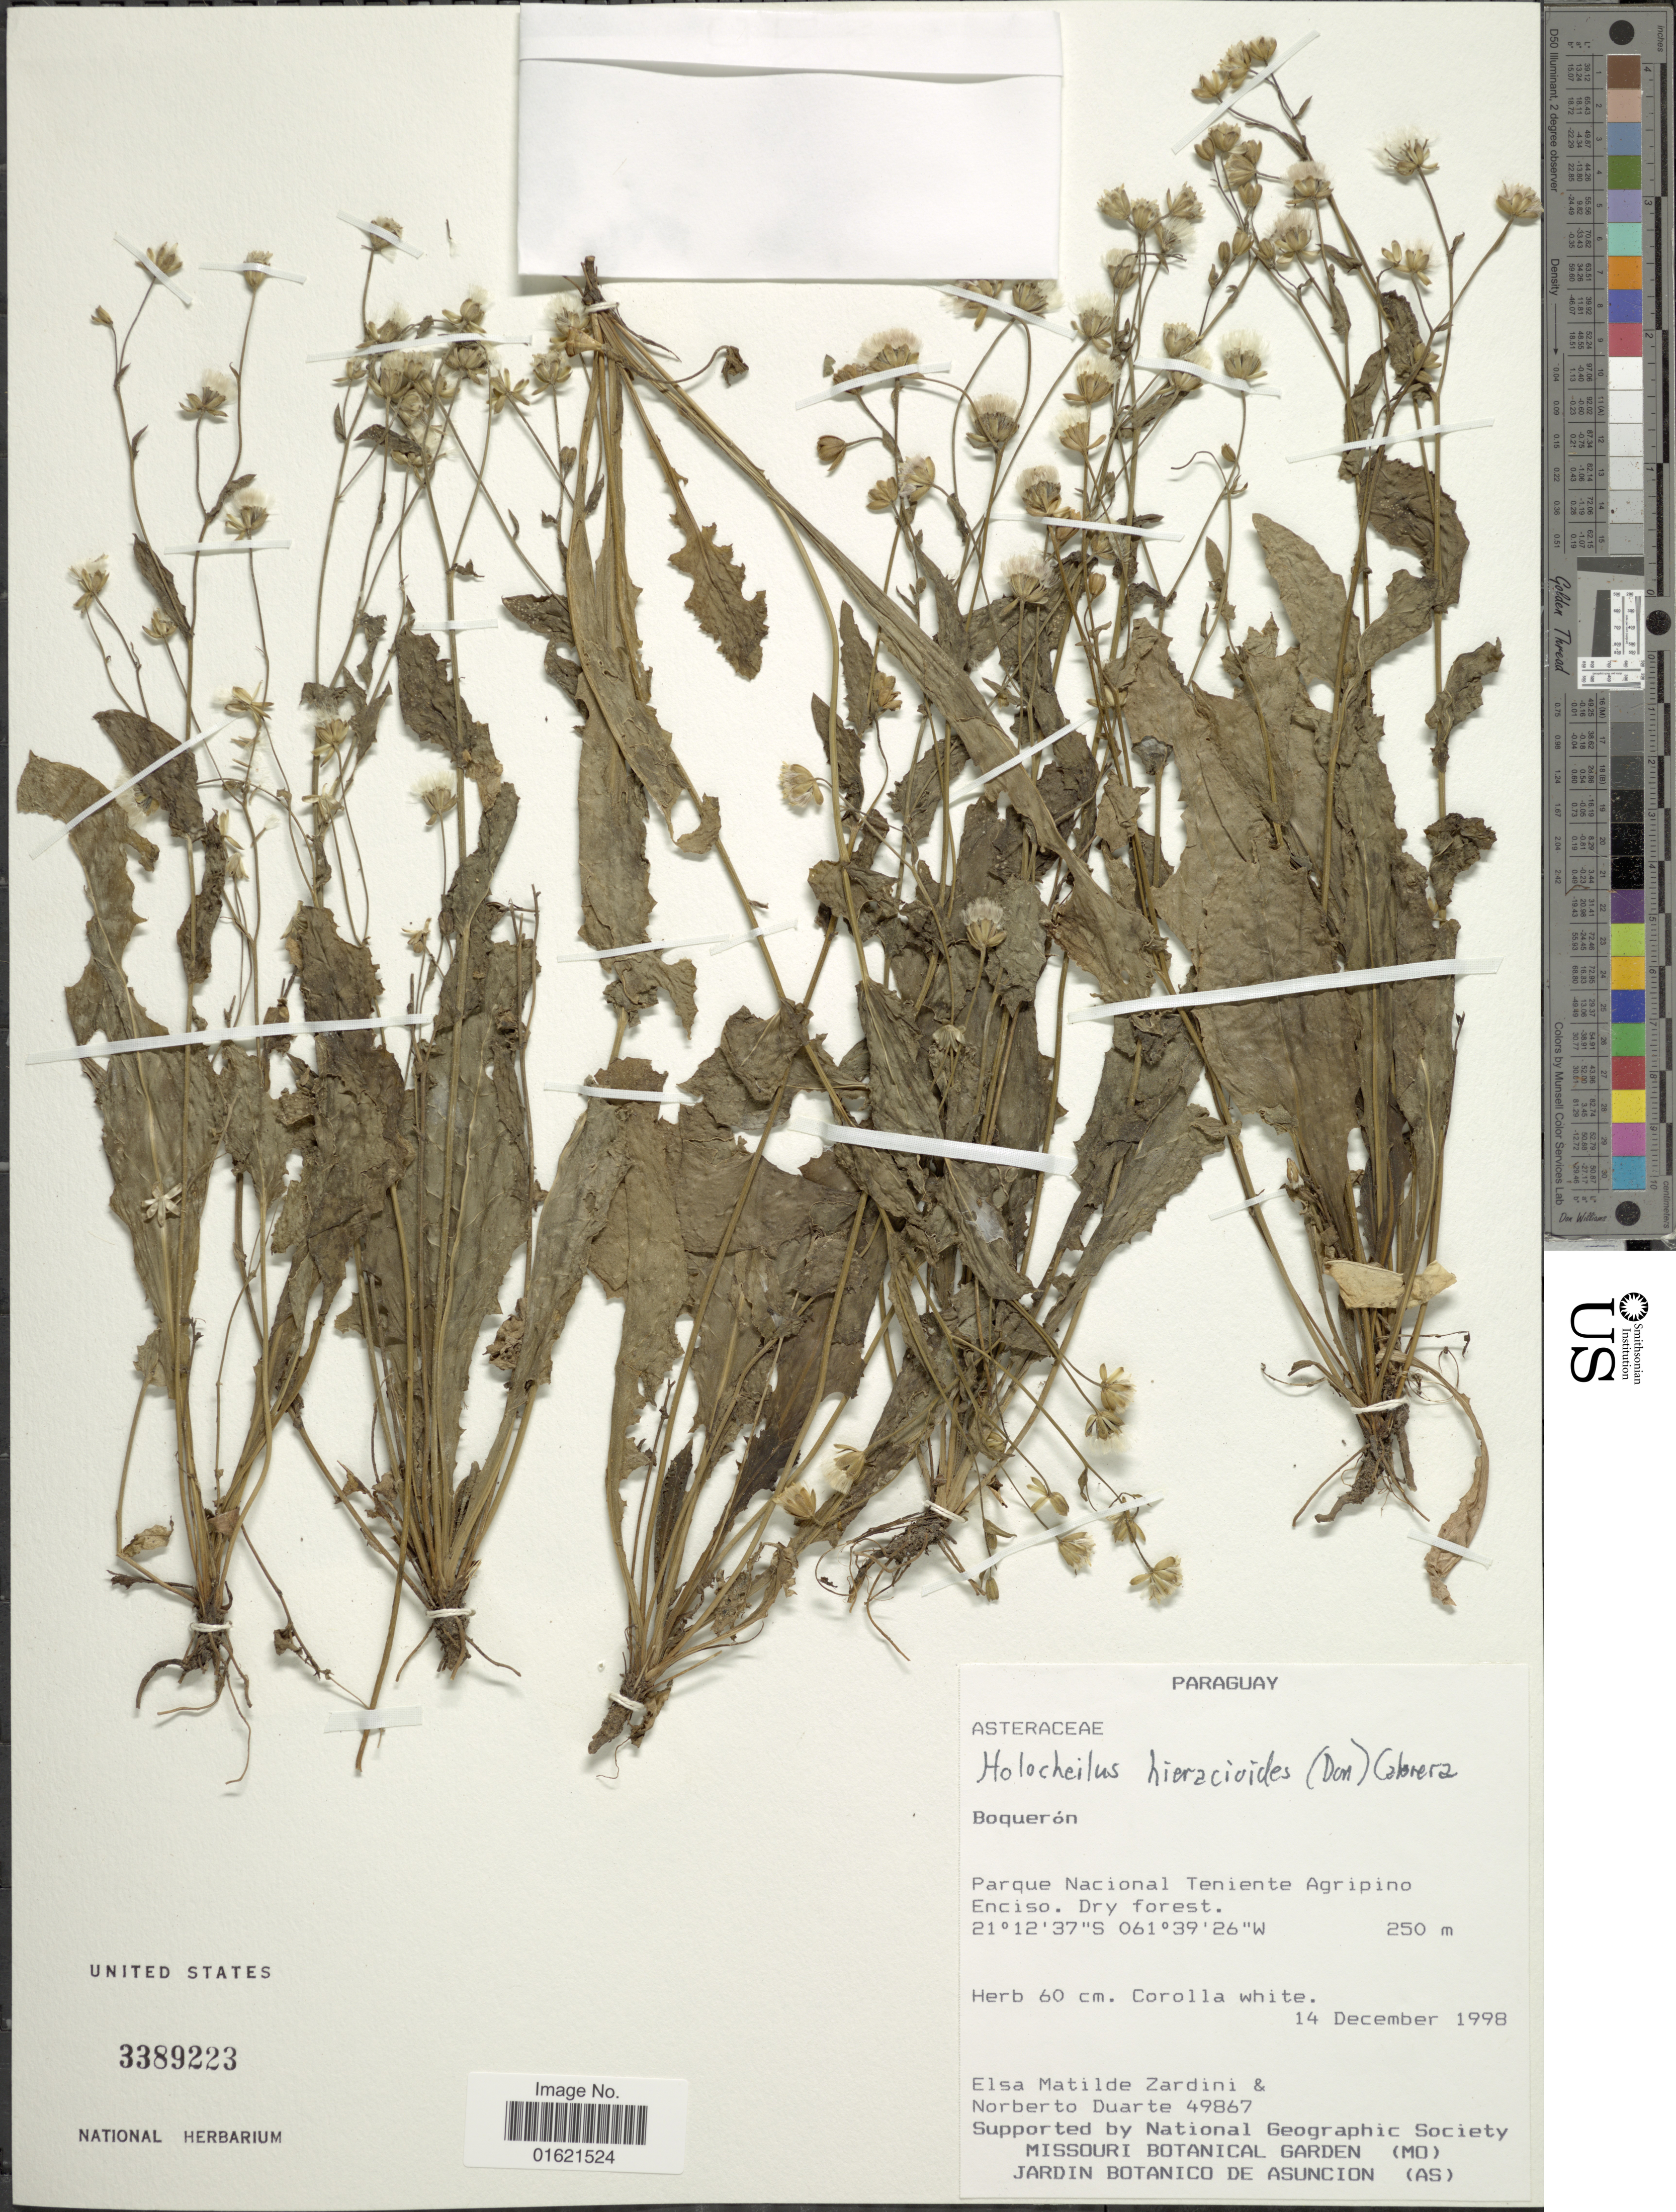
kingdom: Plantae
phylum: Tracheophyta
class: Magnoliopsida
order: Asterales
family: Asteraceae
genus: Holocheilus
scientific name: Holocheilus illustris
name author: (Vell.) Cabrera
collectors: E. M. Zardini & N. Duarte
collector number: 49867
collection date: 1998-12-14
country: Paraguay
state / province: Boqueron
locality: Parque Nacional Teniente Agripino Enciso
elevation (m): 250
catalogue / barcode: US 3389223